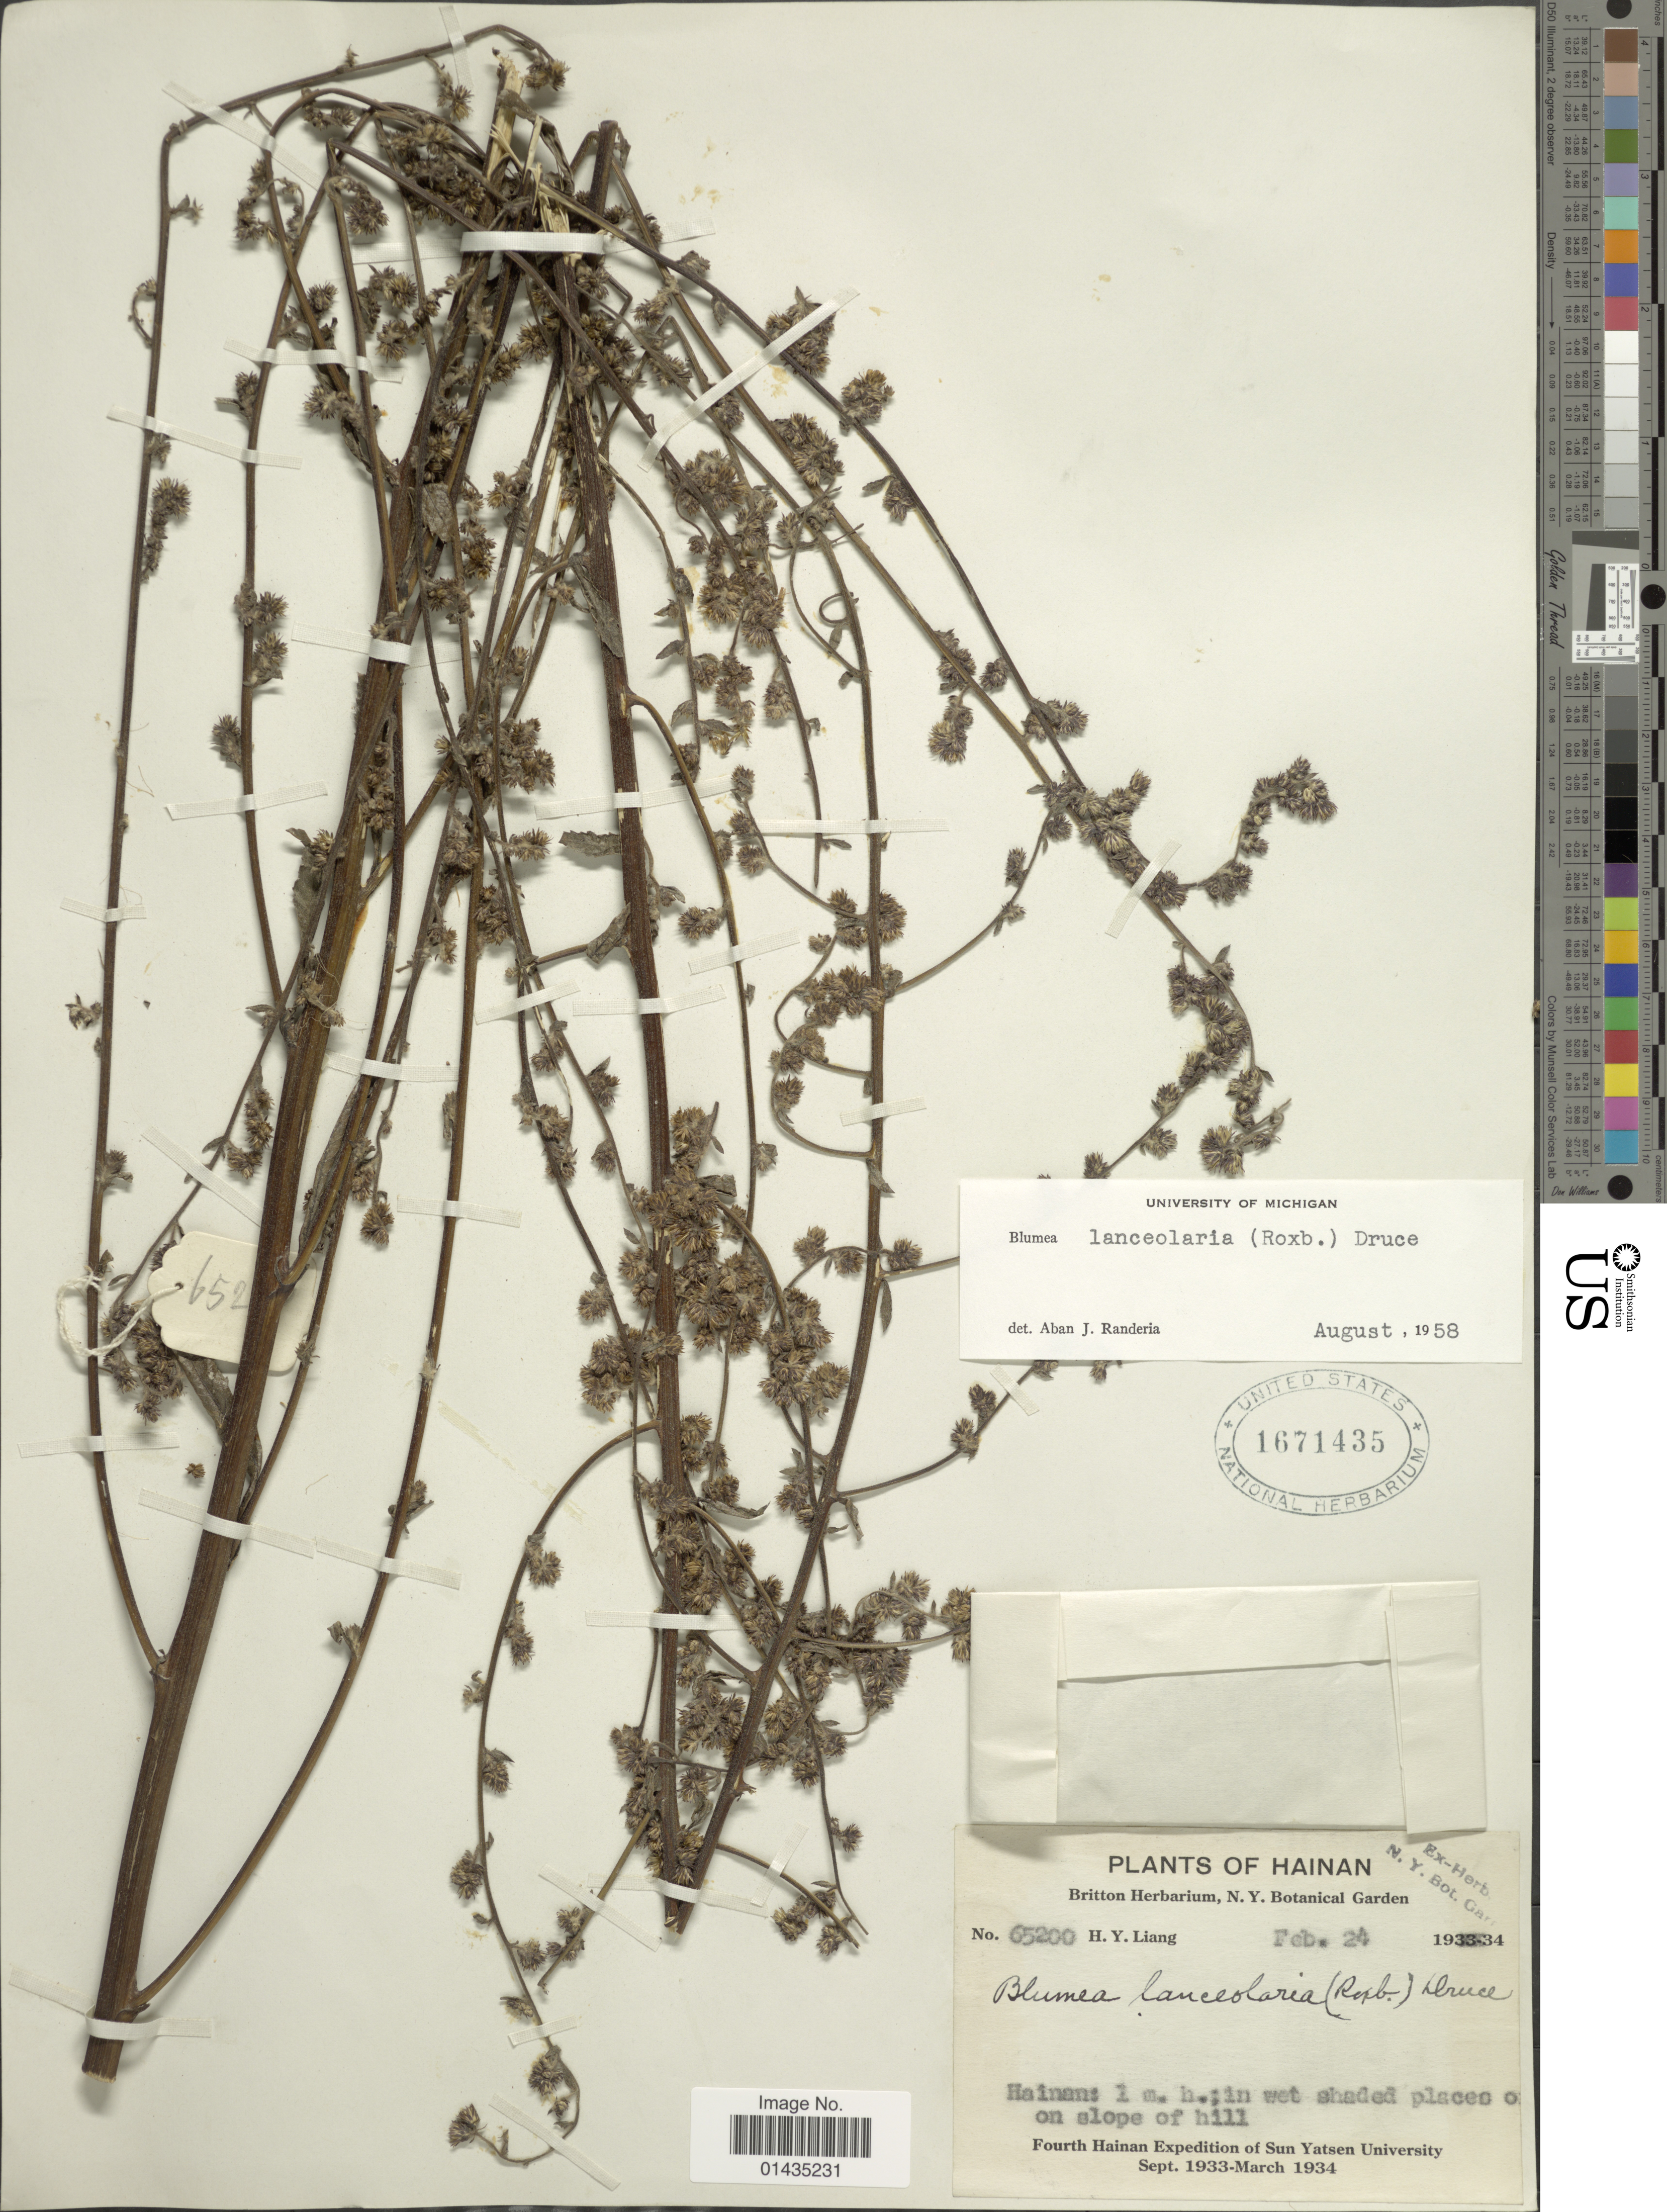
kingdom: Plantae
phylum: Tracheophyta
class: Magnoliopsida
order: Asterales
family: Asteraceae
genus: Blumea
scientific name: Blumea lanceolaria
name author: (Roxb.) Druce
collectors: H. Y. Liang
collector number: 65200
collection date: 1934-02-24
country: China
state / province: Hainan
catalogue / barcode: US 1671435